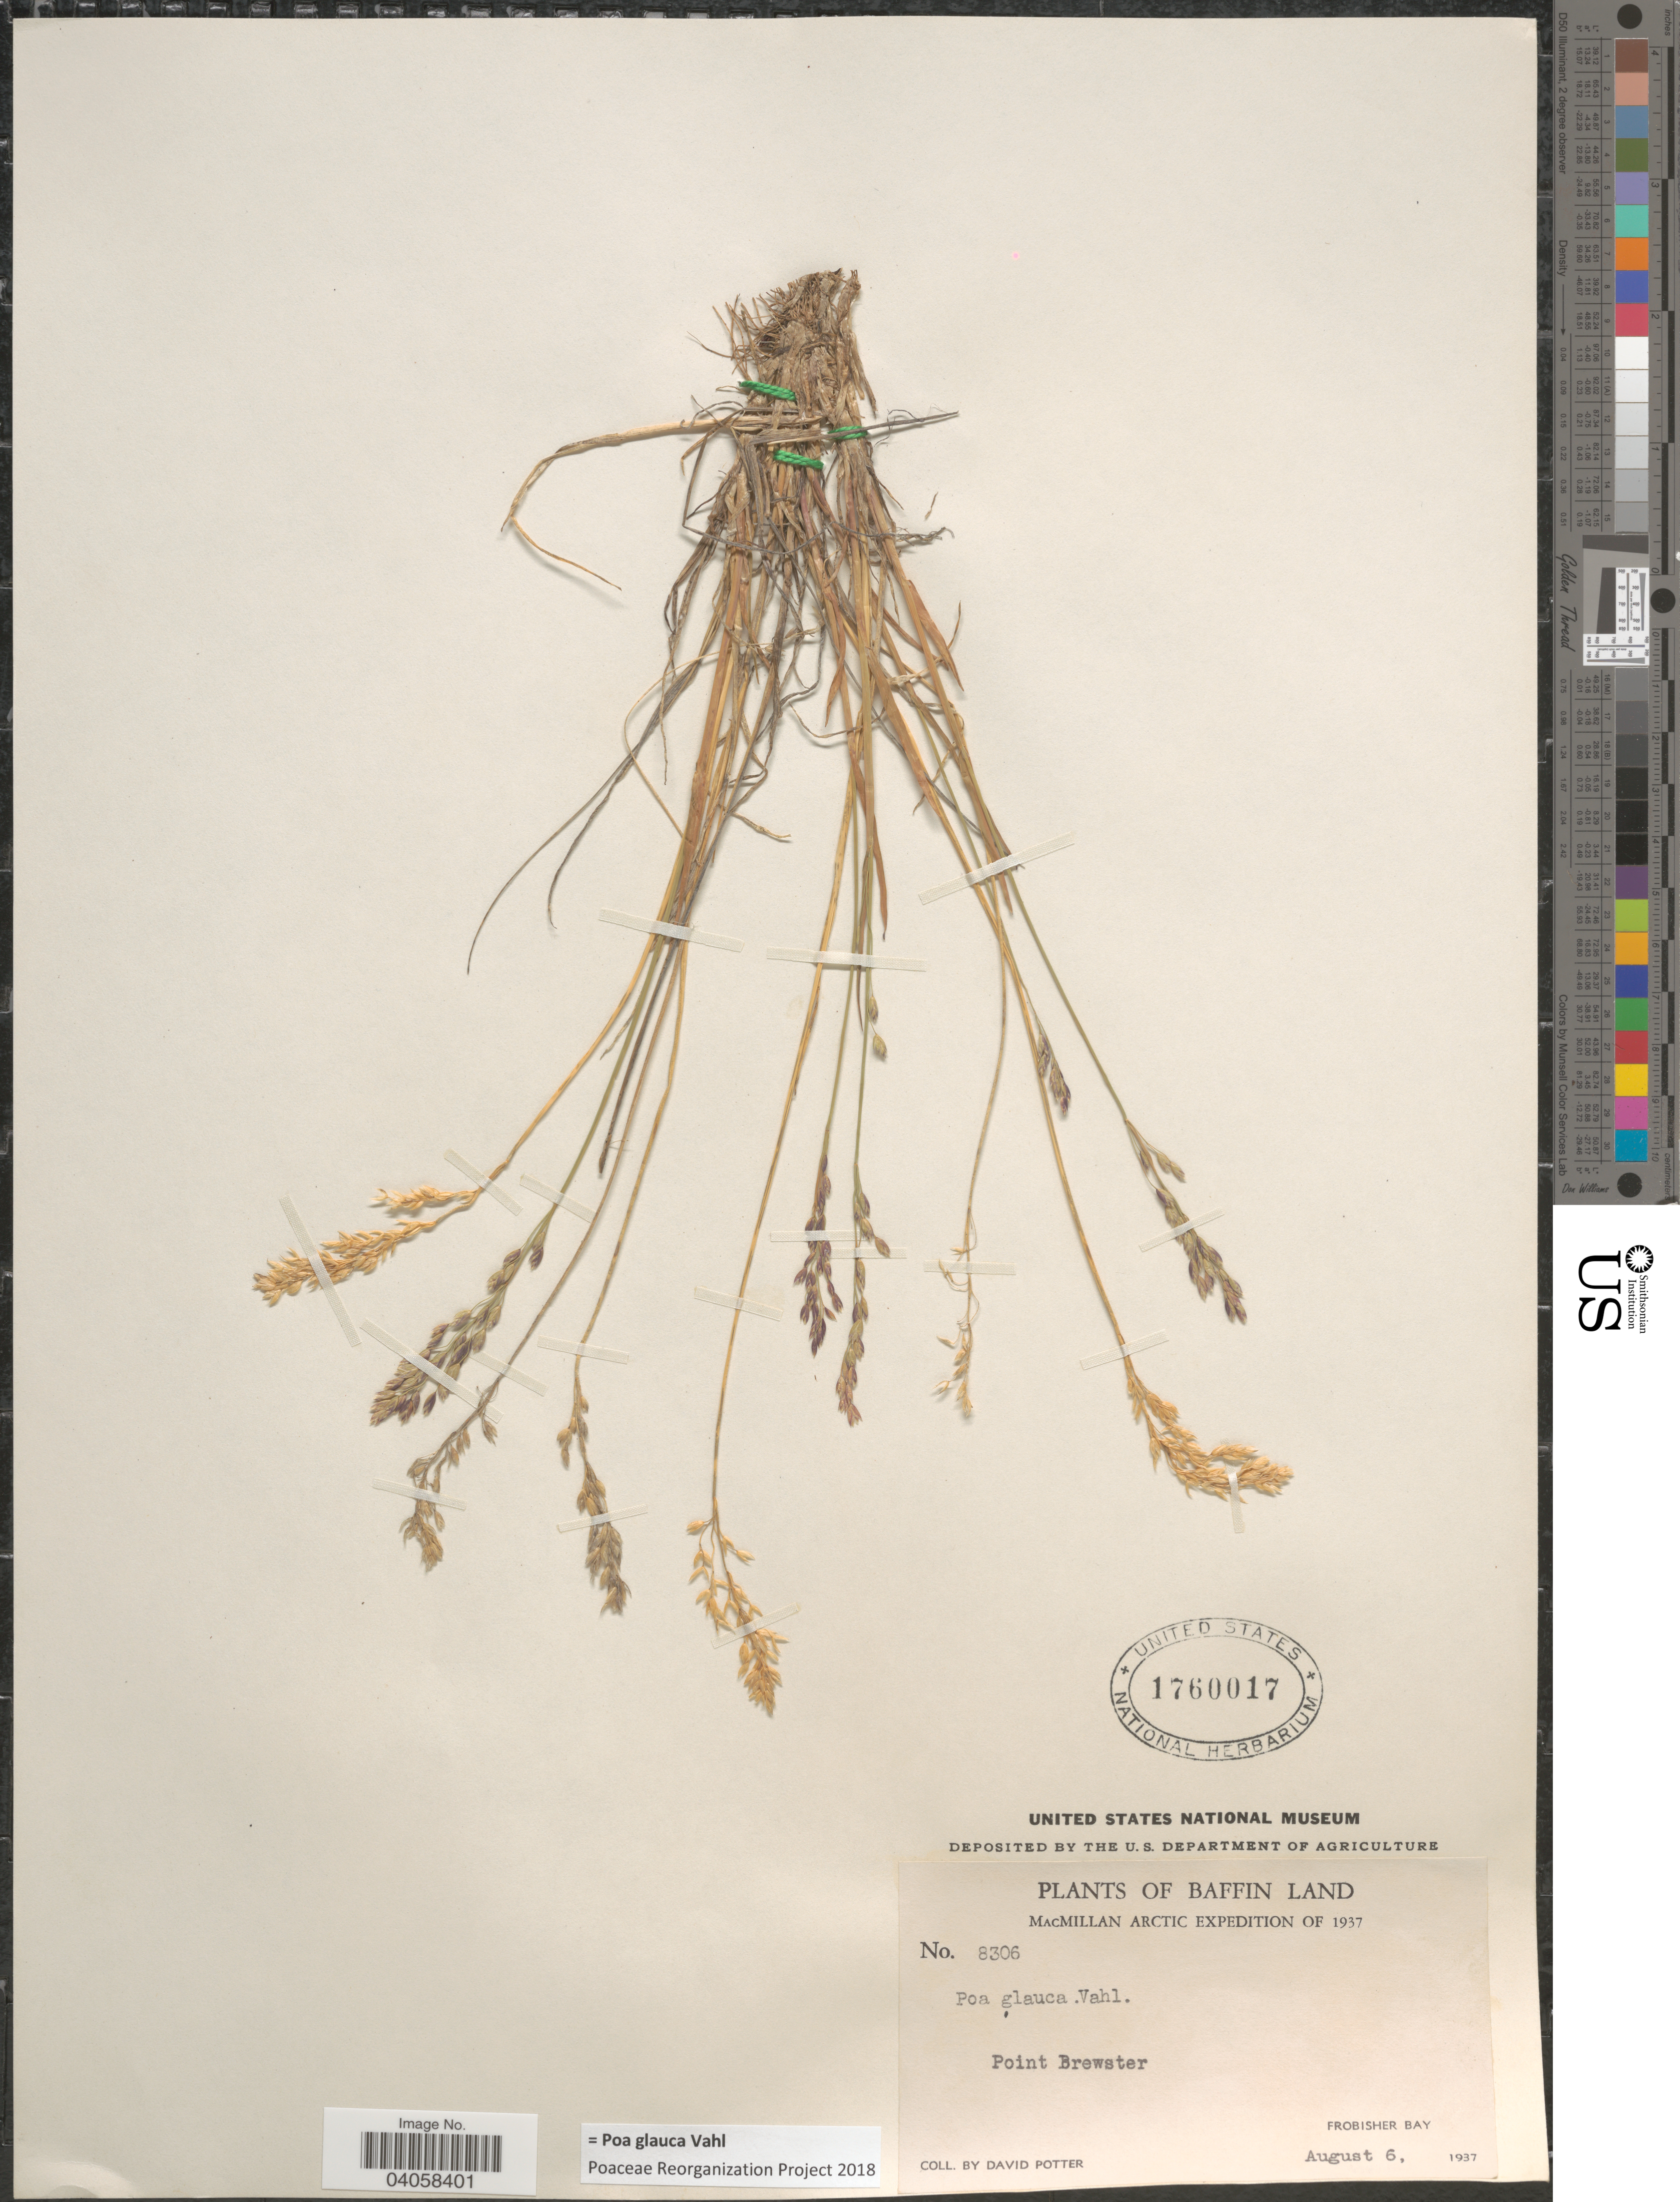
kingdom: Plantae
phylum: Tracheophyta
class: Liliopsida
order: Poales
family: Poaceae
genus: Poa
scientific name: Poa glauca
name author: Vahl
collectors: D. Potter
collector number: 8306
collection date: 1937-08-06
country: Canada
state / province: Nunavut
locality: Baffin Land. Point Brewster. Frobisher Bay.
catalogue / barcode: US 1760017